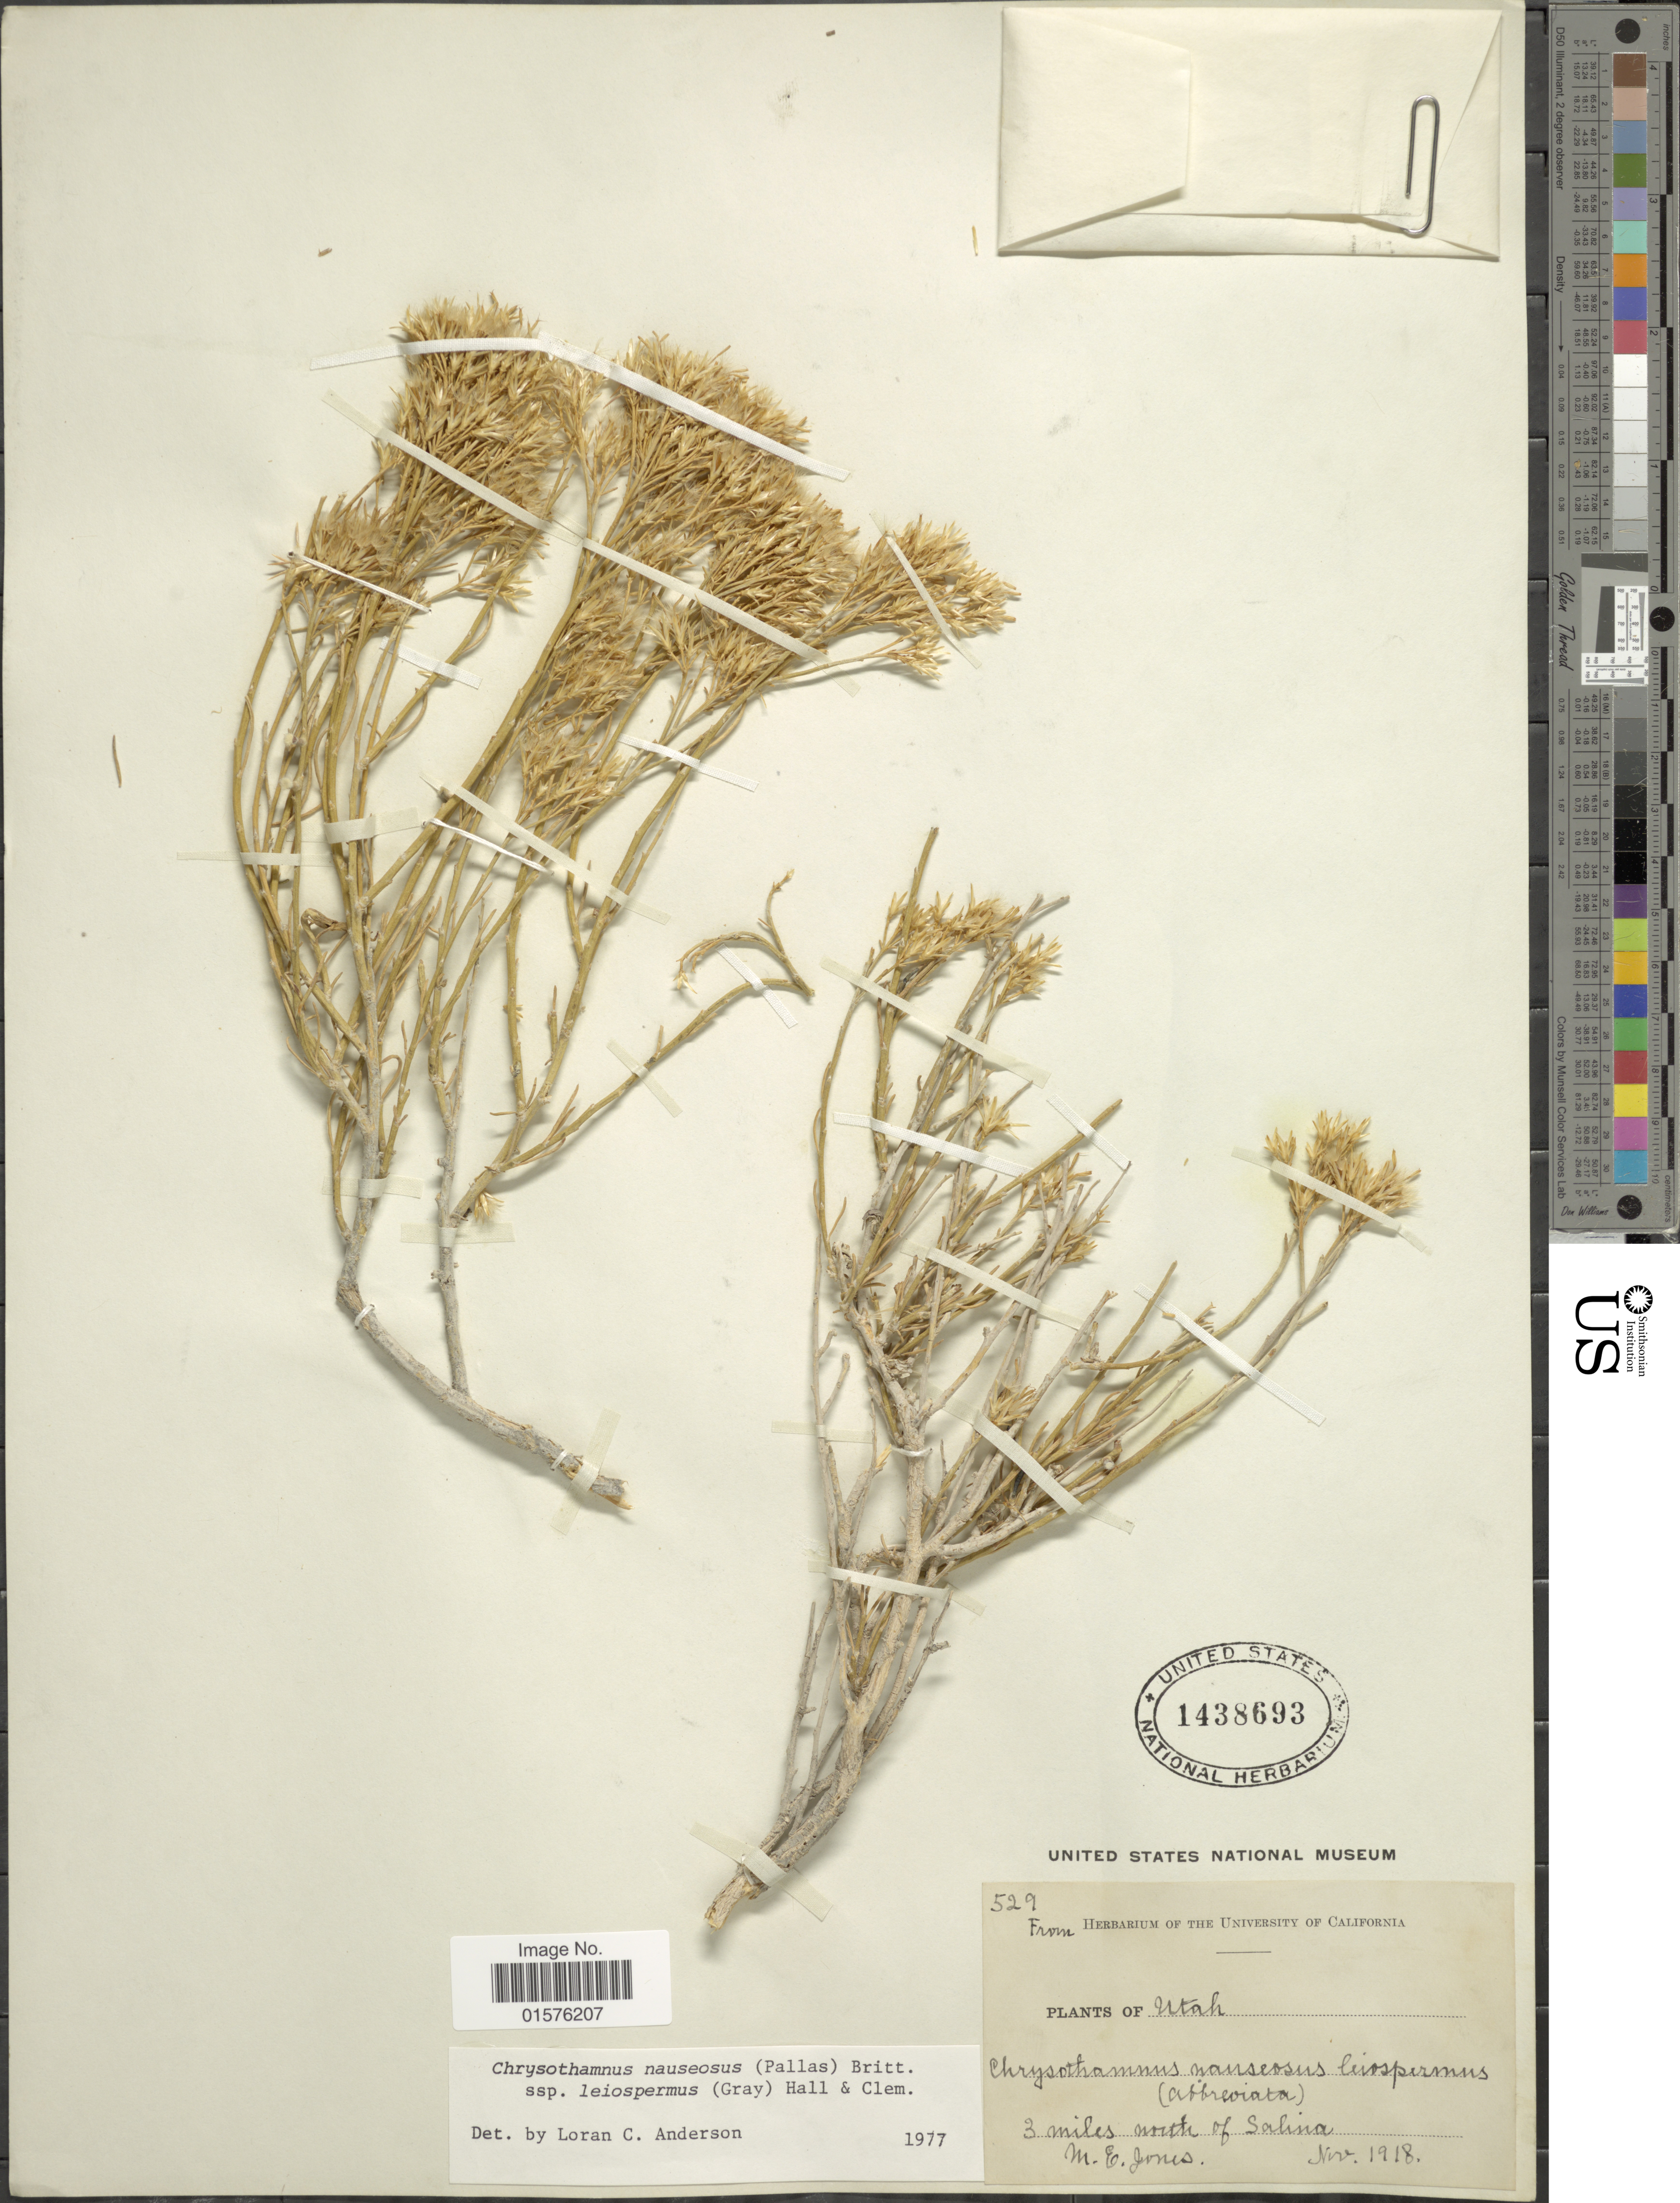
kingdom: Plantae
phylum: Tracheophyta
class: Magnoliopsida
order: Asterales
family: Asteraceae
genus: Ericameria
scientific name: Ericameria nauseosa var. leiosperma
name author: (A. Gray) G.L. Nesom & G.I. Baird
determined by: Urbatsch, Lowell E., Curator (LSU), Louisiana State University (UNITED STATES)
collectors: M. E. Jones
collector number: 529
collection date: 1918-11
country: United States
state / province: Utah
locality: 3 miles north of Salina.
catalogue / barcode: US 1438693